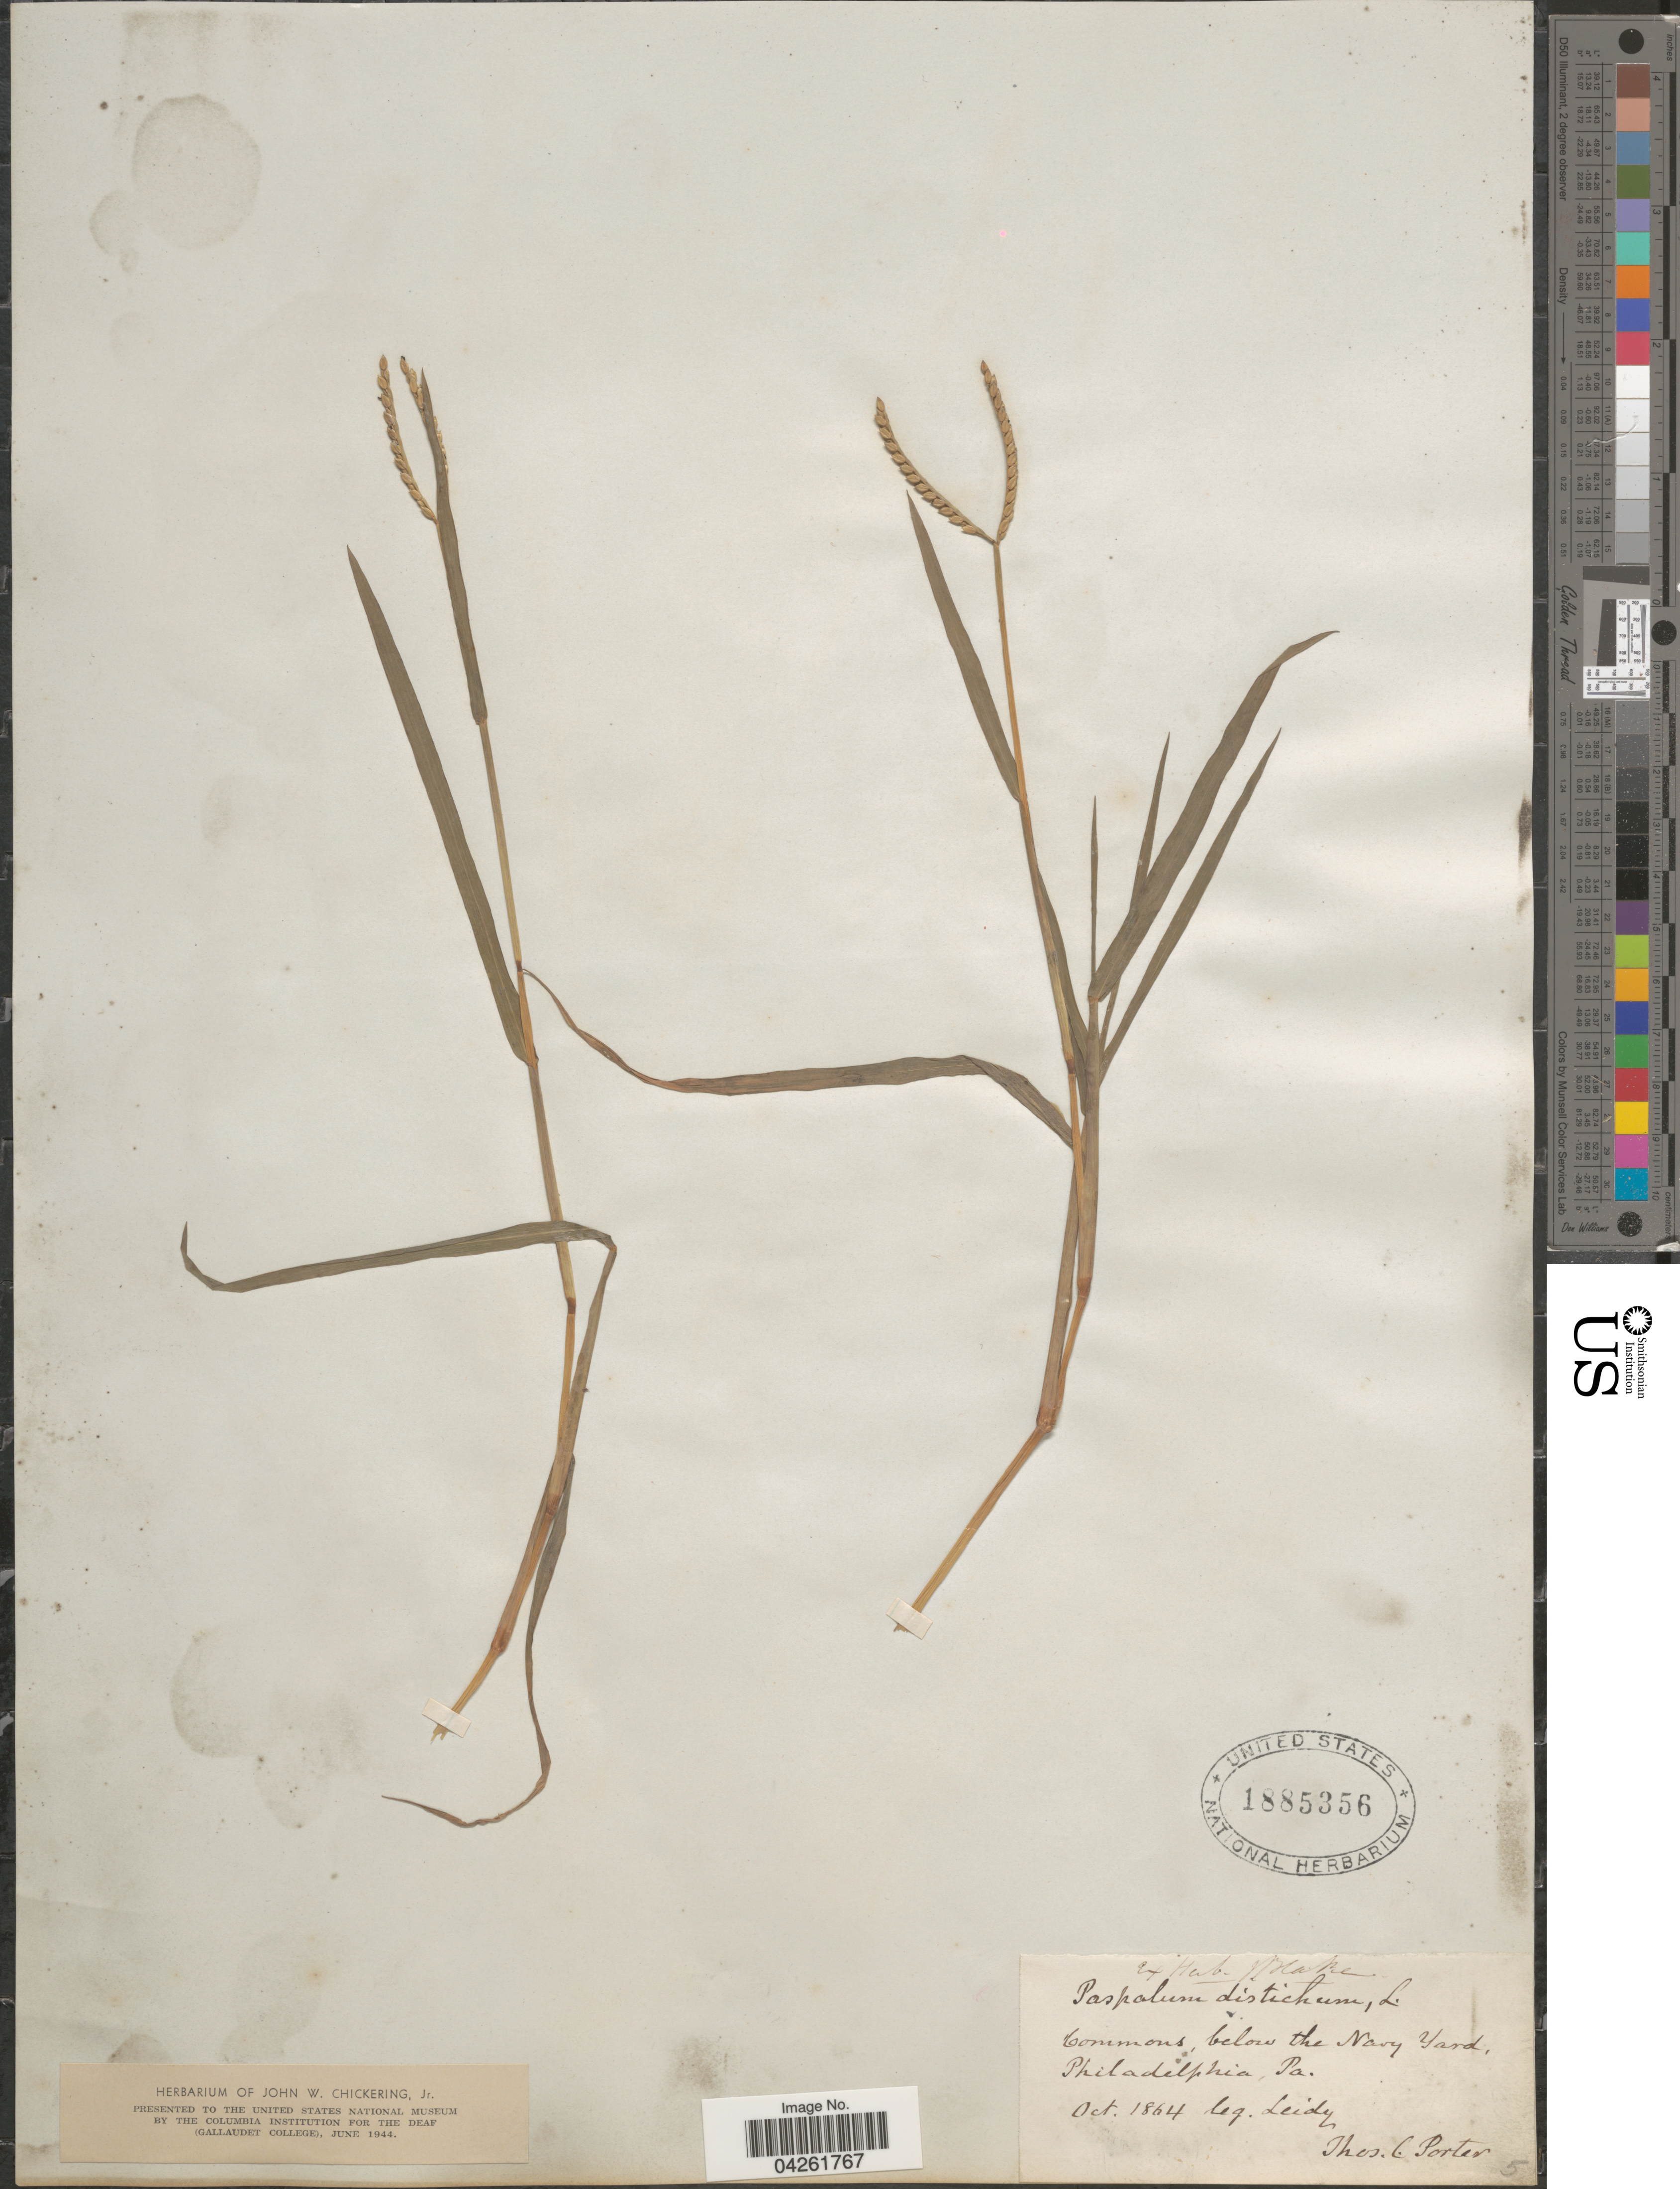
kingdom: Plantae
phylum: Tracheophyta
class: Liliopsida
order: Poales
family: Poaceae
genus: Paspalum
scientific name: Paspalum distichum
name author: L.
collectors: Leidy & T. Porter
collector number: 5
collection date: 1864-10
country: United States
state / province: Pennsylvania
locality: Commons, below the Navy Yard, Philadelphia.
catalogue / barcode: US 1885356